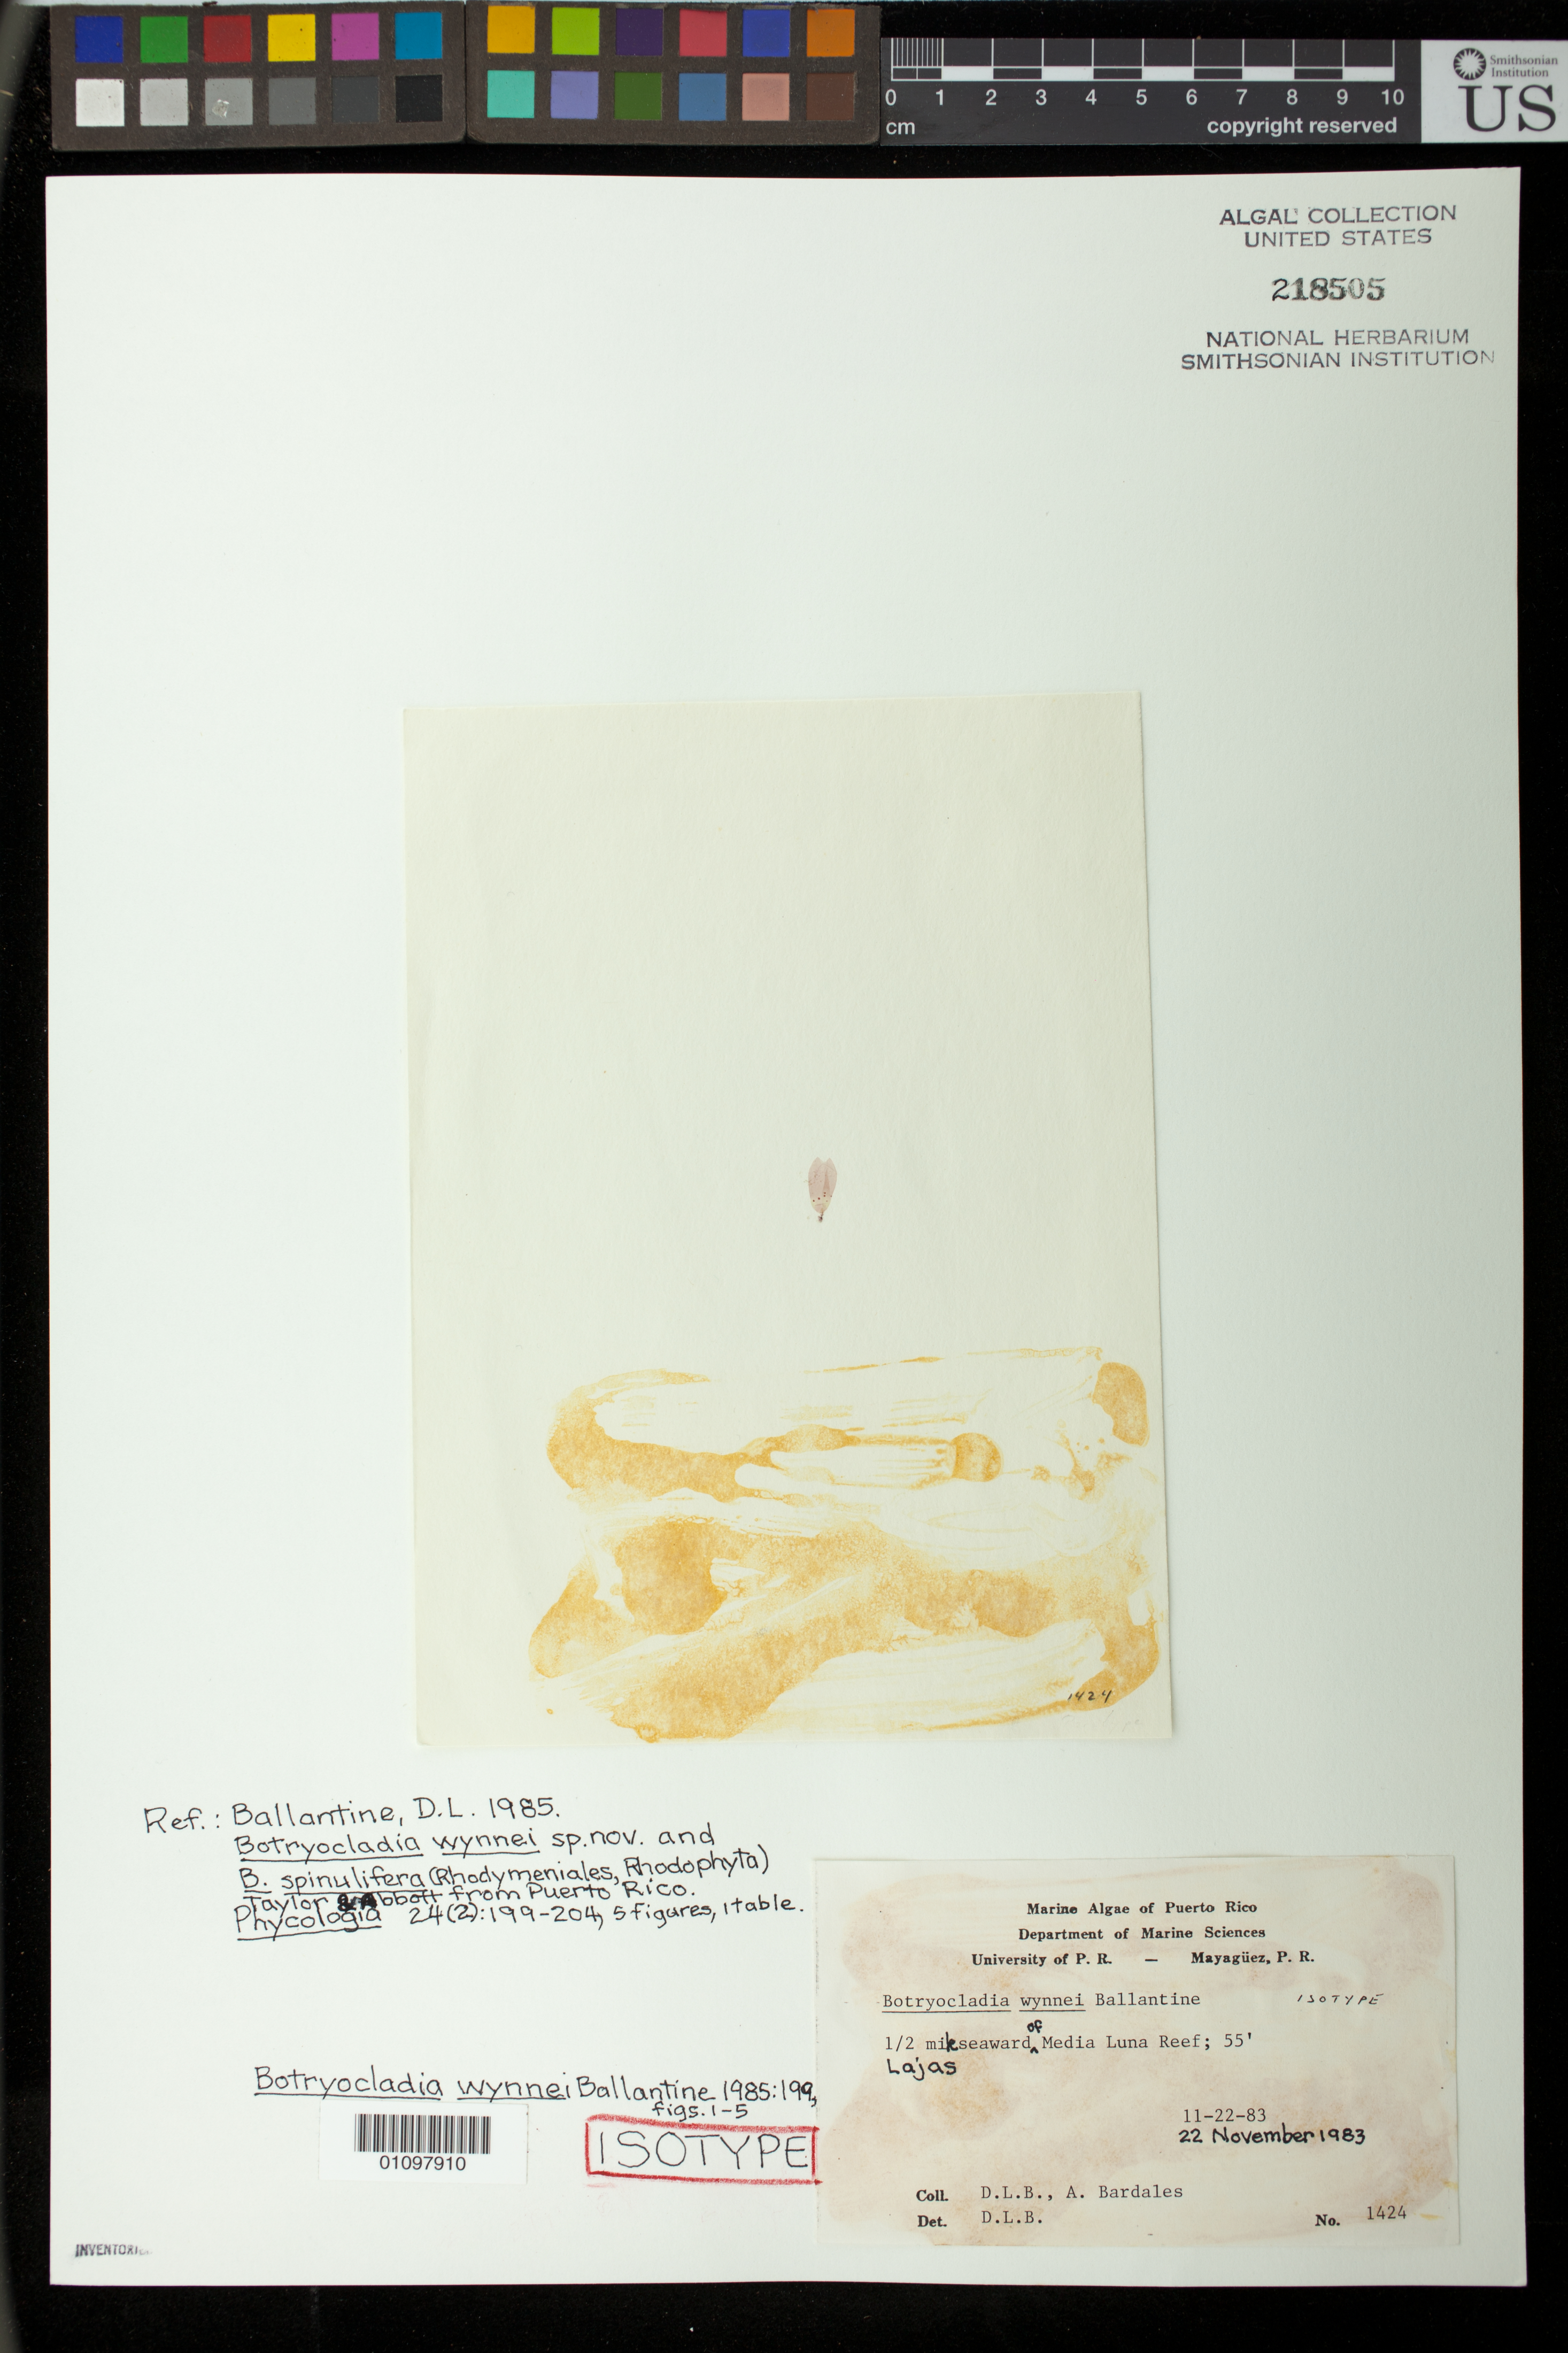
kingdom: Plantae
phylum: Rhodophyta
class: Florideophyceae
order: Rhodymeniales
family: Rhodymeniaceae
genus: Botryocladia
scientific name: Botryocladia wynnei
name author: D.L. Ballant.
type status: Isotype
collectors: D.L. Ballantine & A. Bardales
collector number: DLB 1424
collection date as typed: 22 Nov 1983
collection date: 1983-11-22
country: Puerto Rico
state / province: Lajas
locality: La Parguera, 1/2 mile seaward of Media Luna Reef.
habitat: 55 foot depth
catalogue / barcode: US 218505